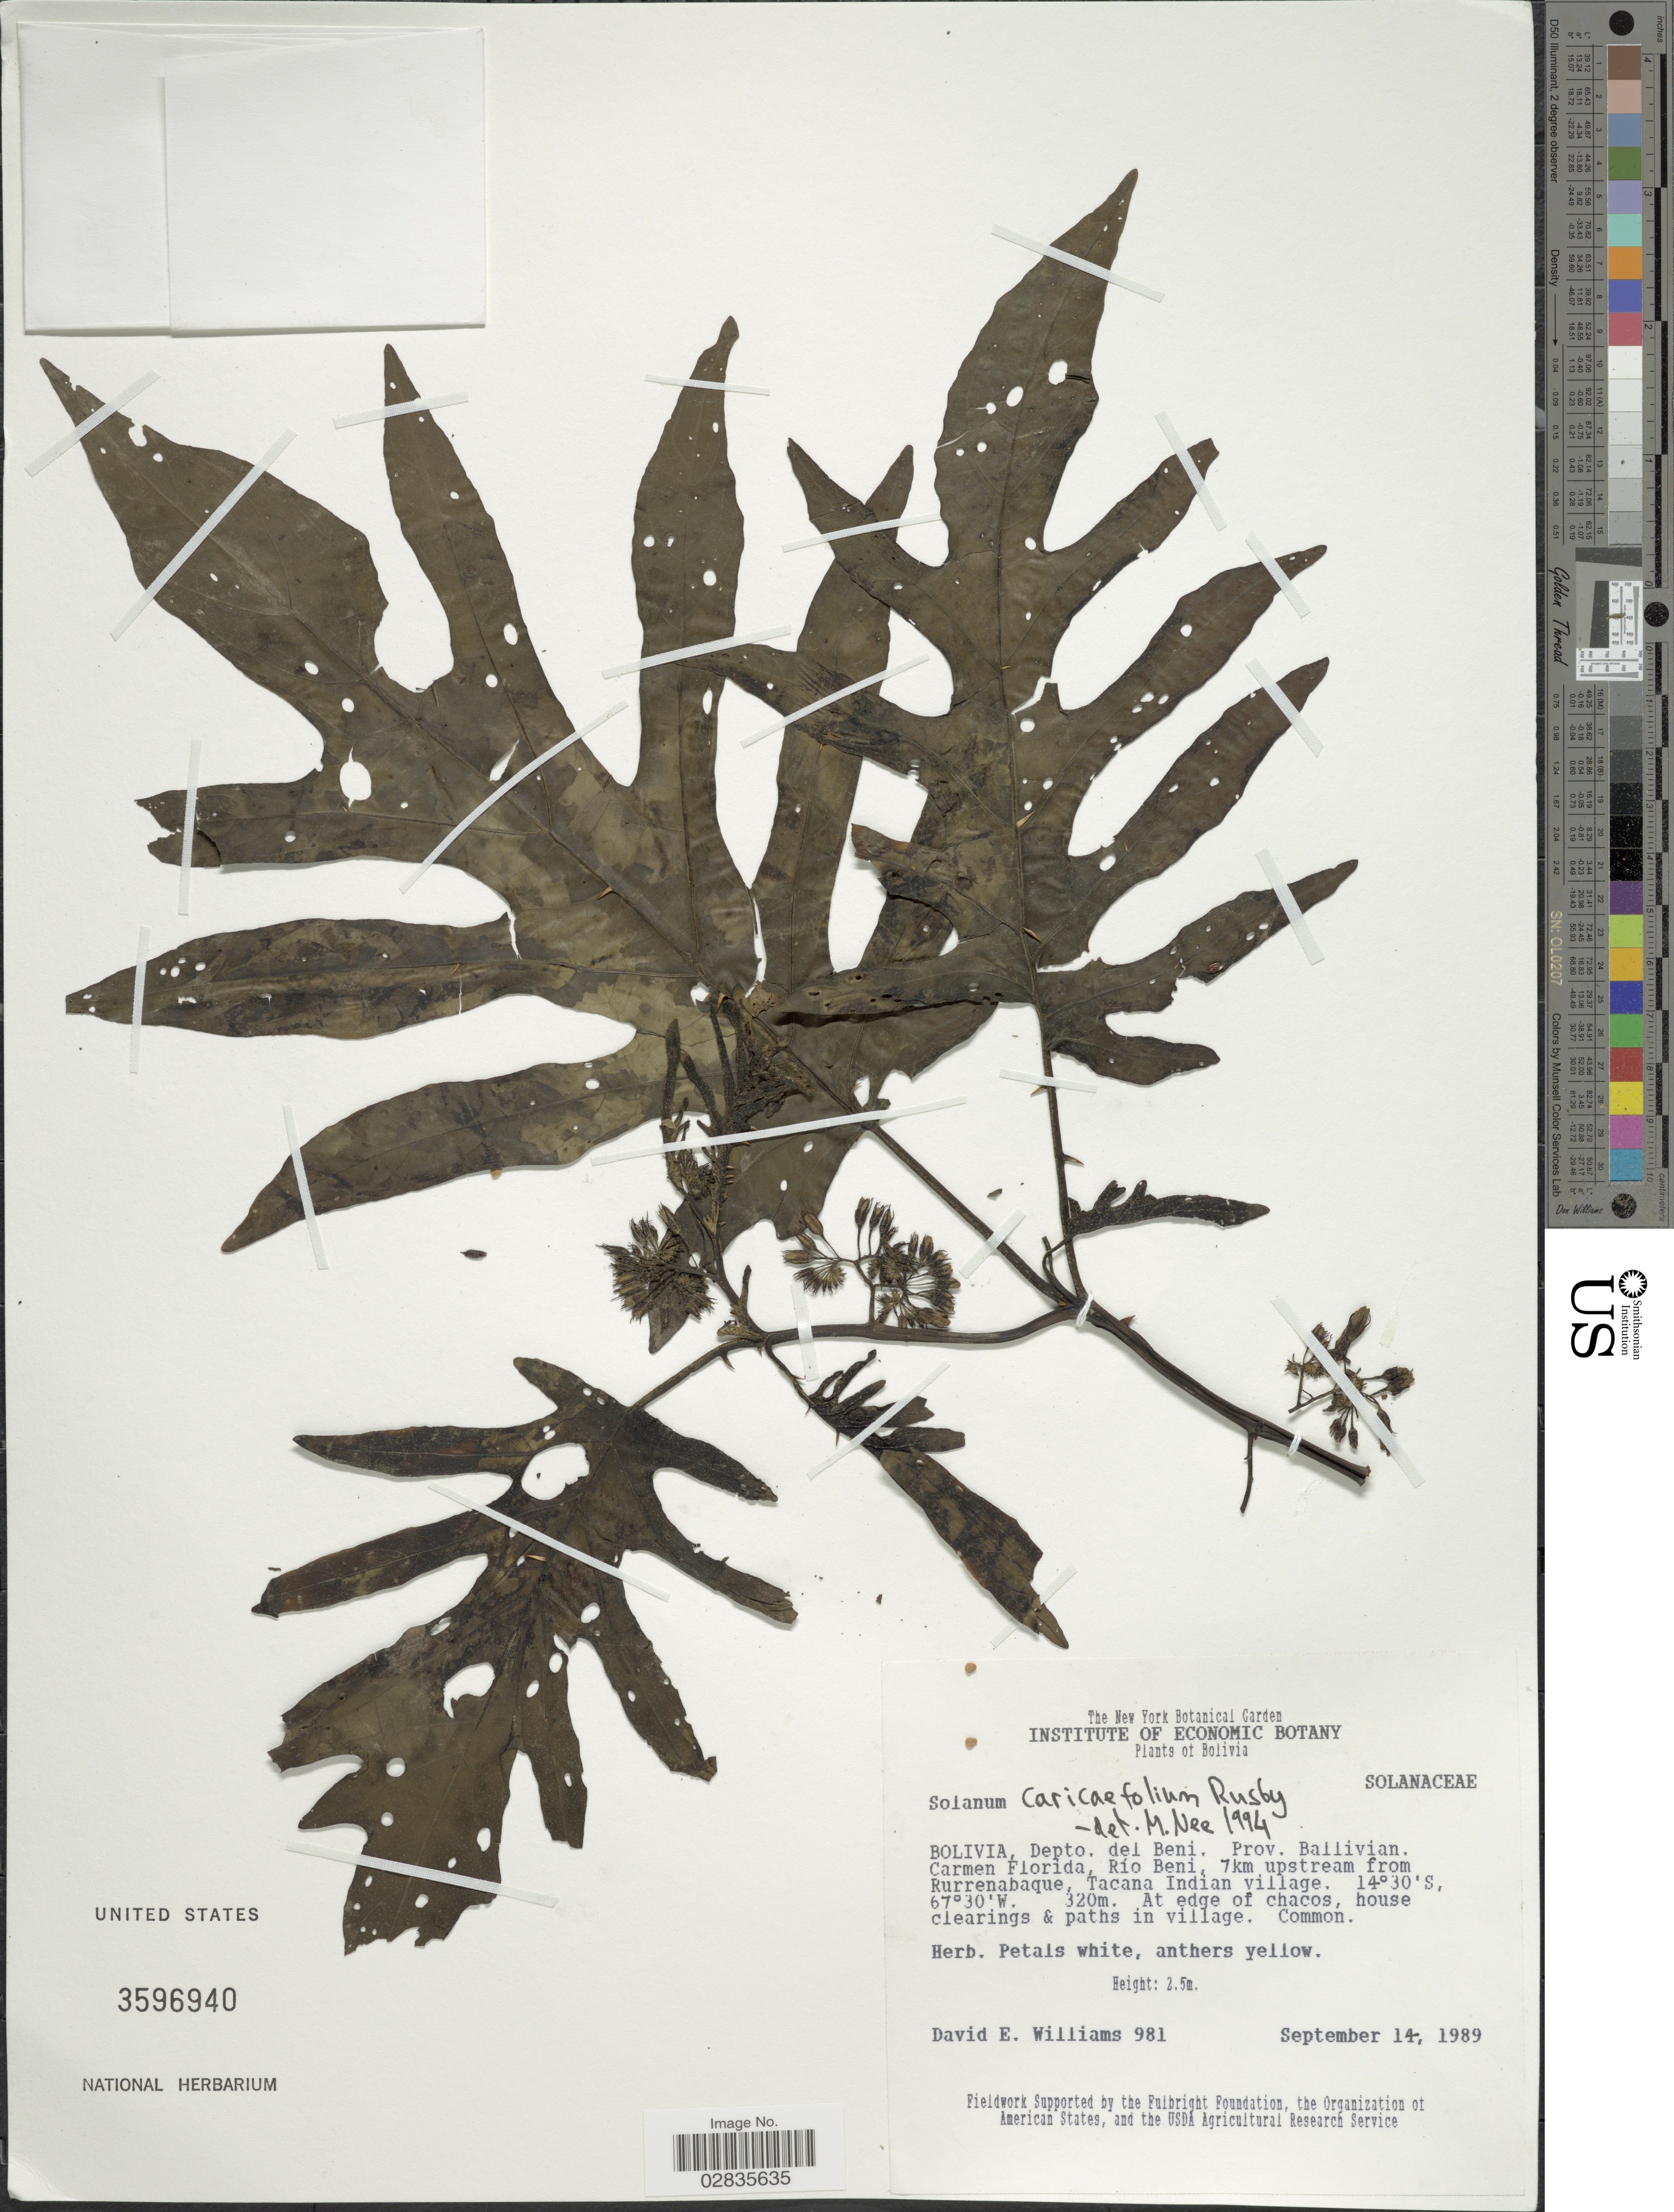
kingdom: Plantae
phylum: Tracheophyta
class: Magnoliopsida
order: Solanales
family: Solanaceae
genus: Solanum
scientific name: Solanum caricaefolium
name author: Rusby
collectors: D. E. Williams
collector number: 981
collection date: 1989-09-14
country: Bolivia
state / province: Beni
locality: Depto. del Beni, Prov. Ballivian, Carmen Florida, Río Beni, 7 km upstream from Rurrenbaque, Tacana Indian village.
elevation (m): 320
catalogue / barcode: US 3596940